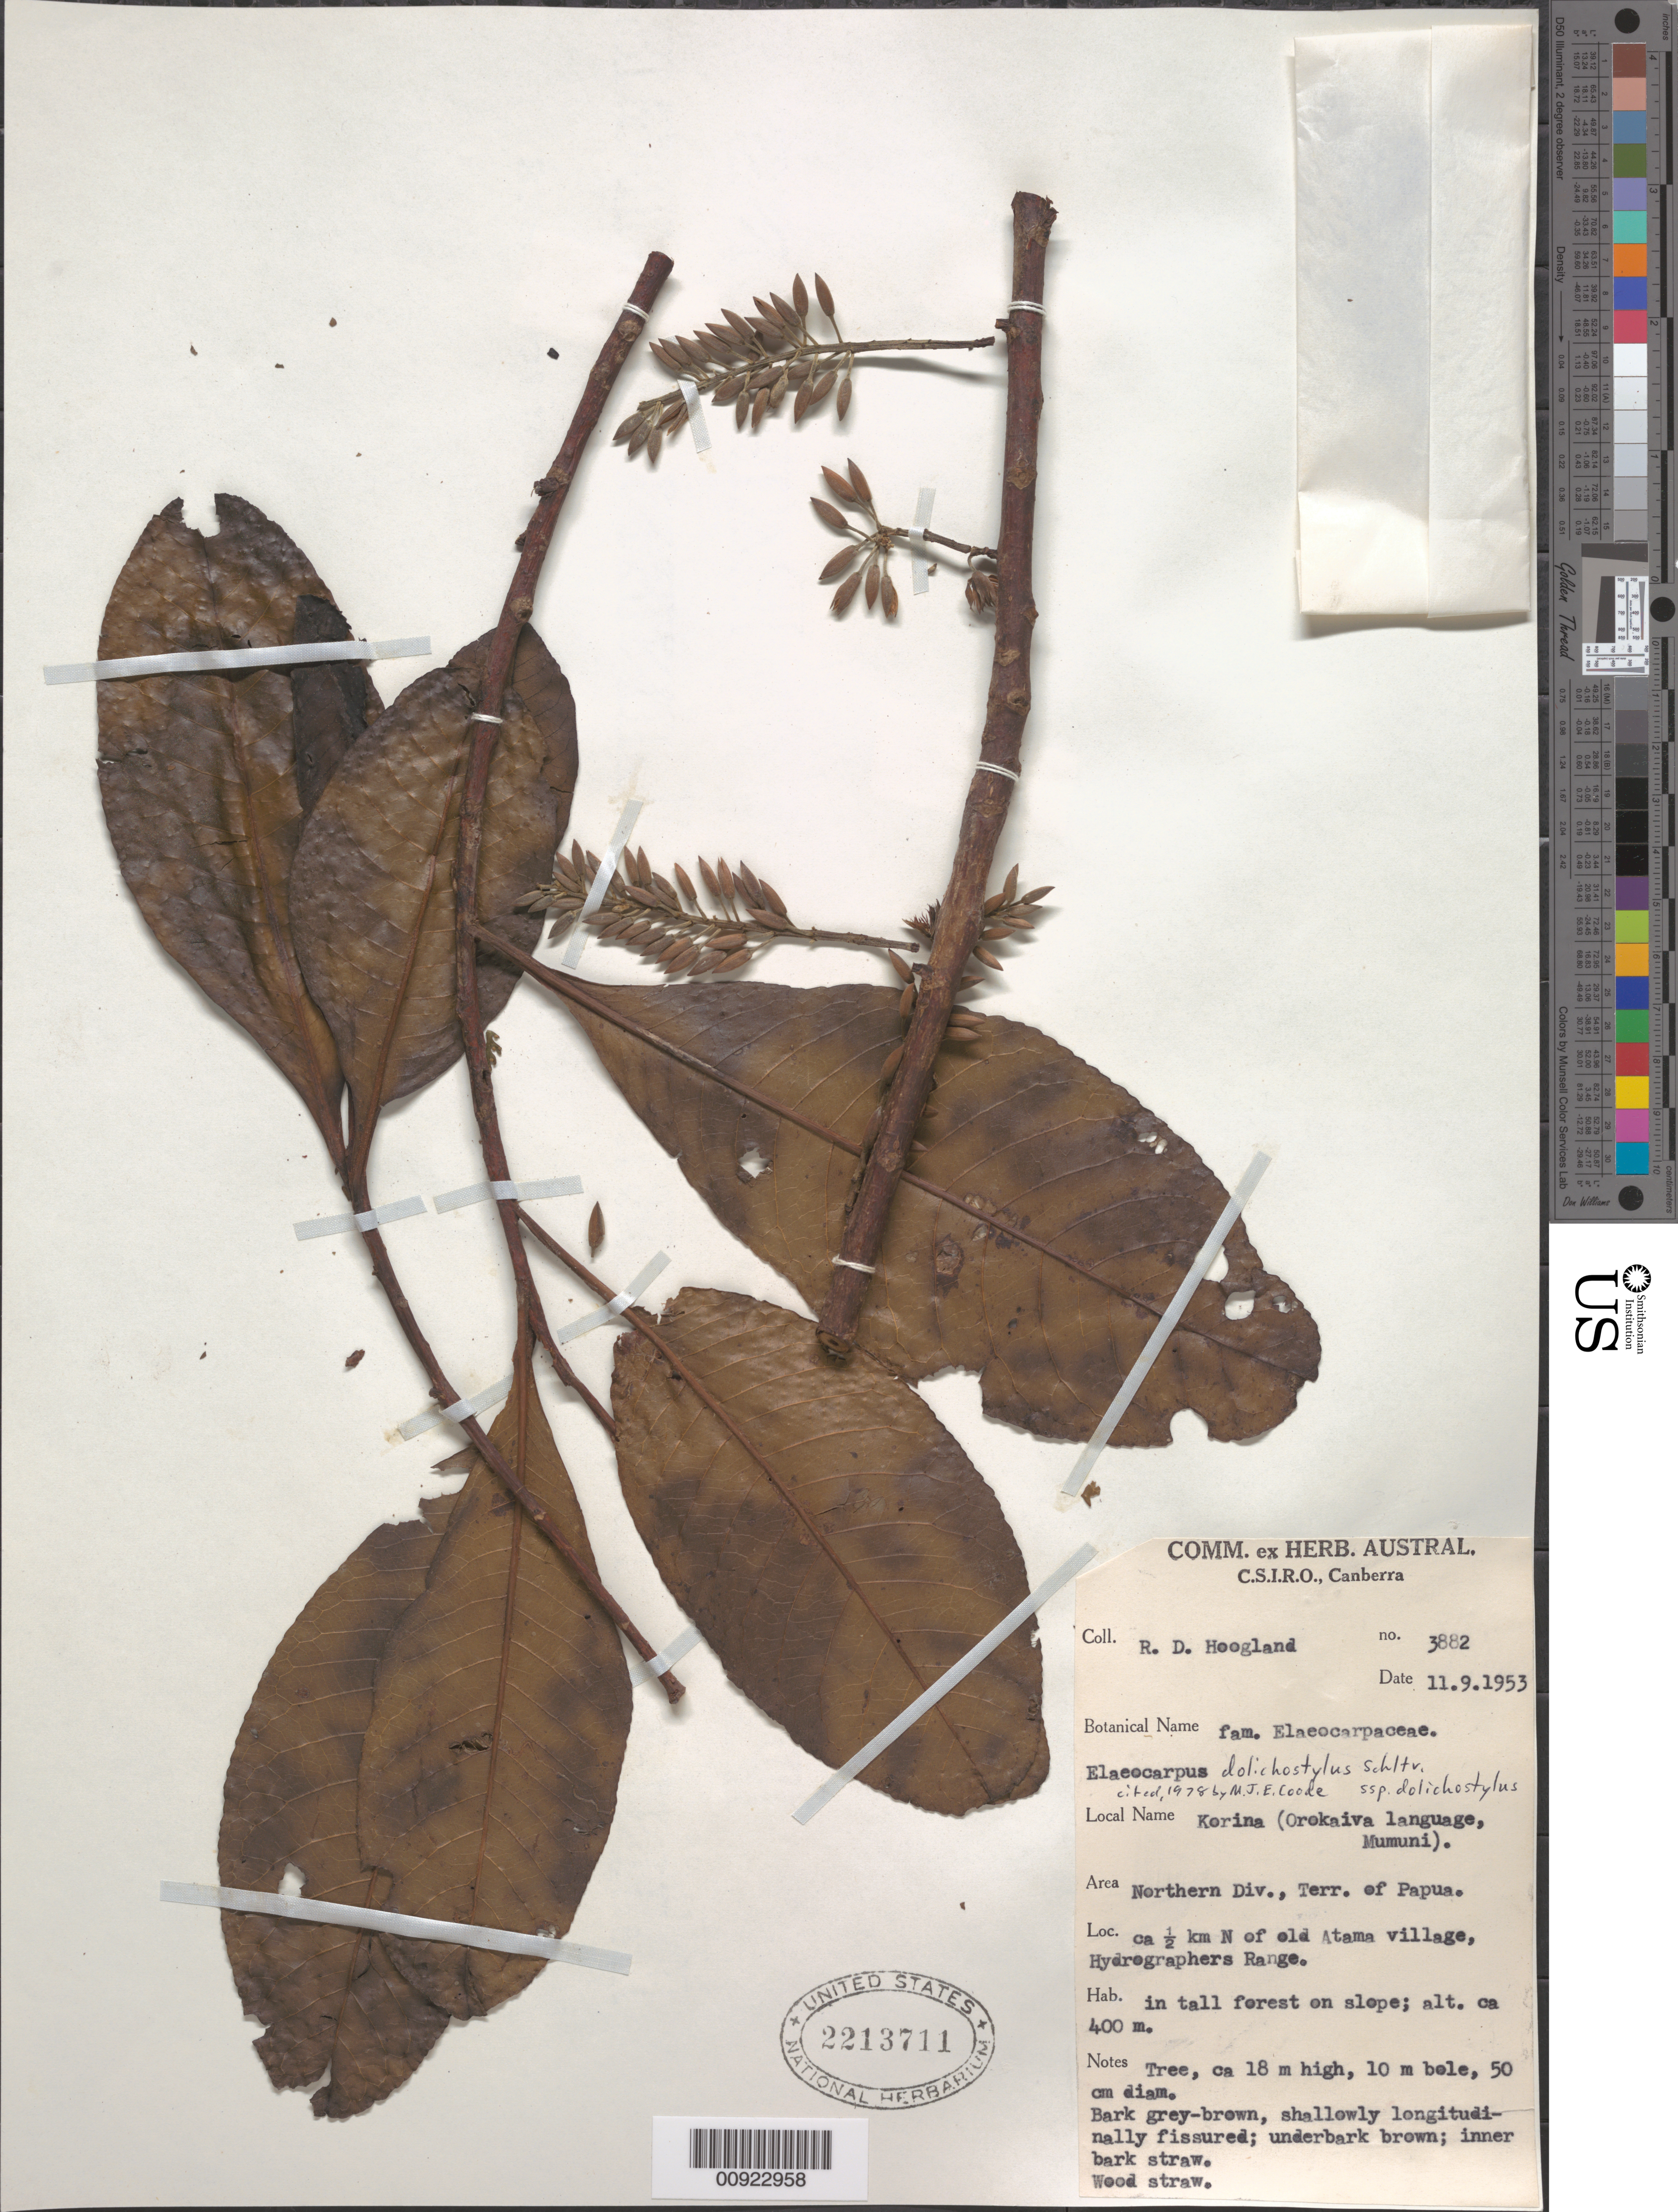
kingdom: Plantae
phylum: Tracheophyta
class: Magnoliopsida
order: Oxalidales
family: Elaeocarpaceae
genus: Elaeocarpus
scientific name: Elaeocarpus dolichostylus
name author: Schltr.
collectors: R. D. Hoogland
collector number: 3882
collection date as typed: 11 Sep 1953 or 09 Nov 1953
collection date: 1953-09-11 or 1953-11-09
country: Papua New Guinea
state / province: Northern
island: New Guinea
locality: ca 0.5 km N of old atama village, Hydrographers Range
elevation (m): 400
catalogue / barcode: US 2213711